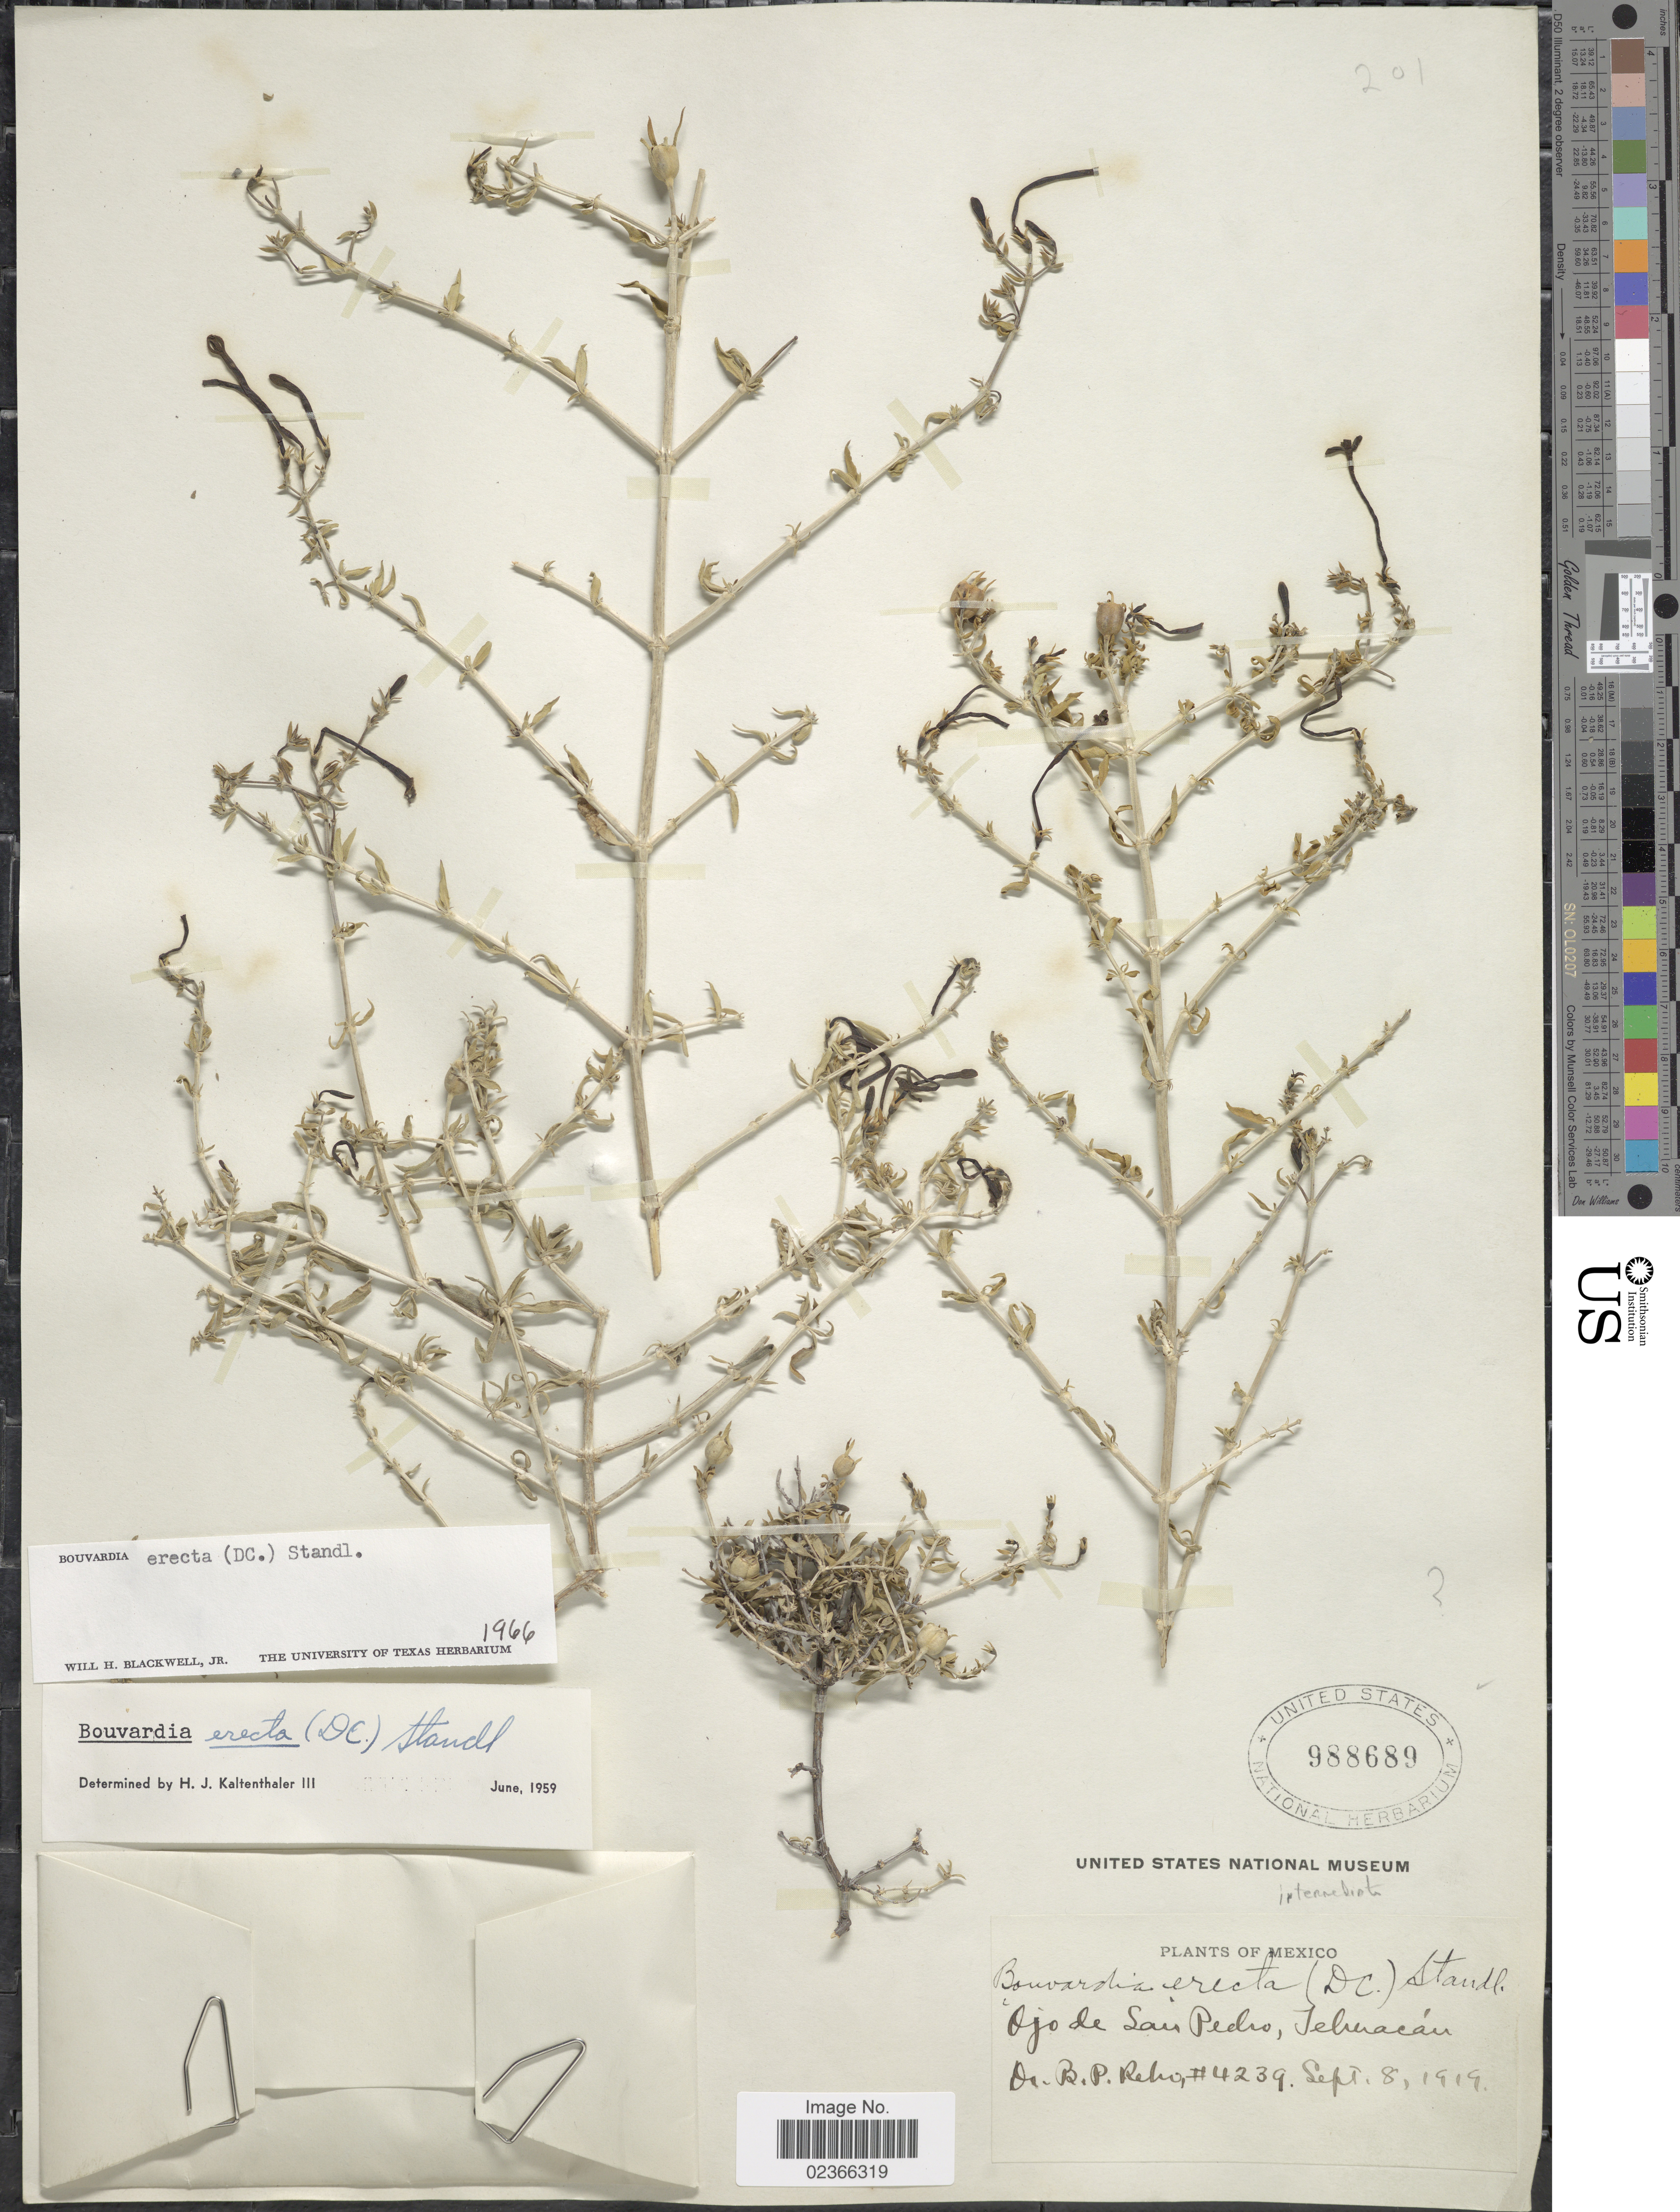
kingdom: Plantae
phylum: Tracheophyta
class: Magnoliopsida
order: Gentianales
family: Rubiaceae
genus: Bouvardia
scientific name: Bouvardia erecta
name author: (DC.) Standl.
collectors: B. P. Reko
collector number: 4239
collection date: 1919-09-08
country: Mexico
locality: Ojo de San Pedro, Tehuacan.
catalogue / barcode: US 988689